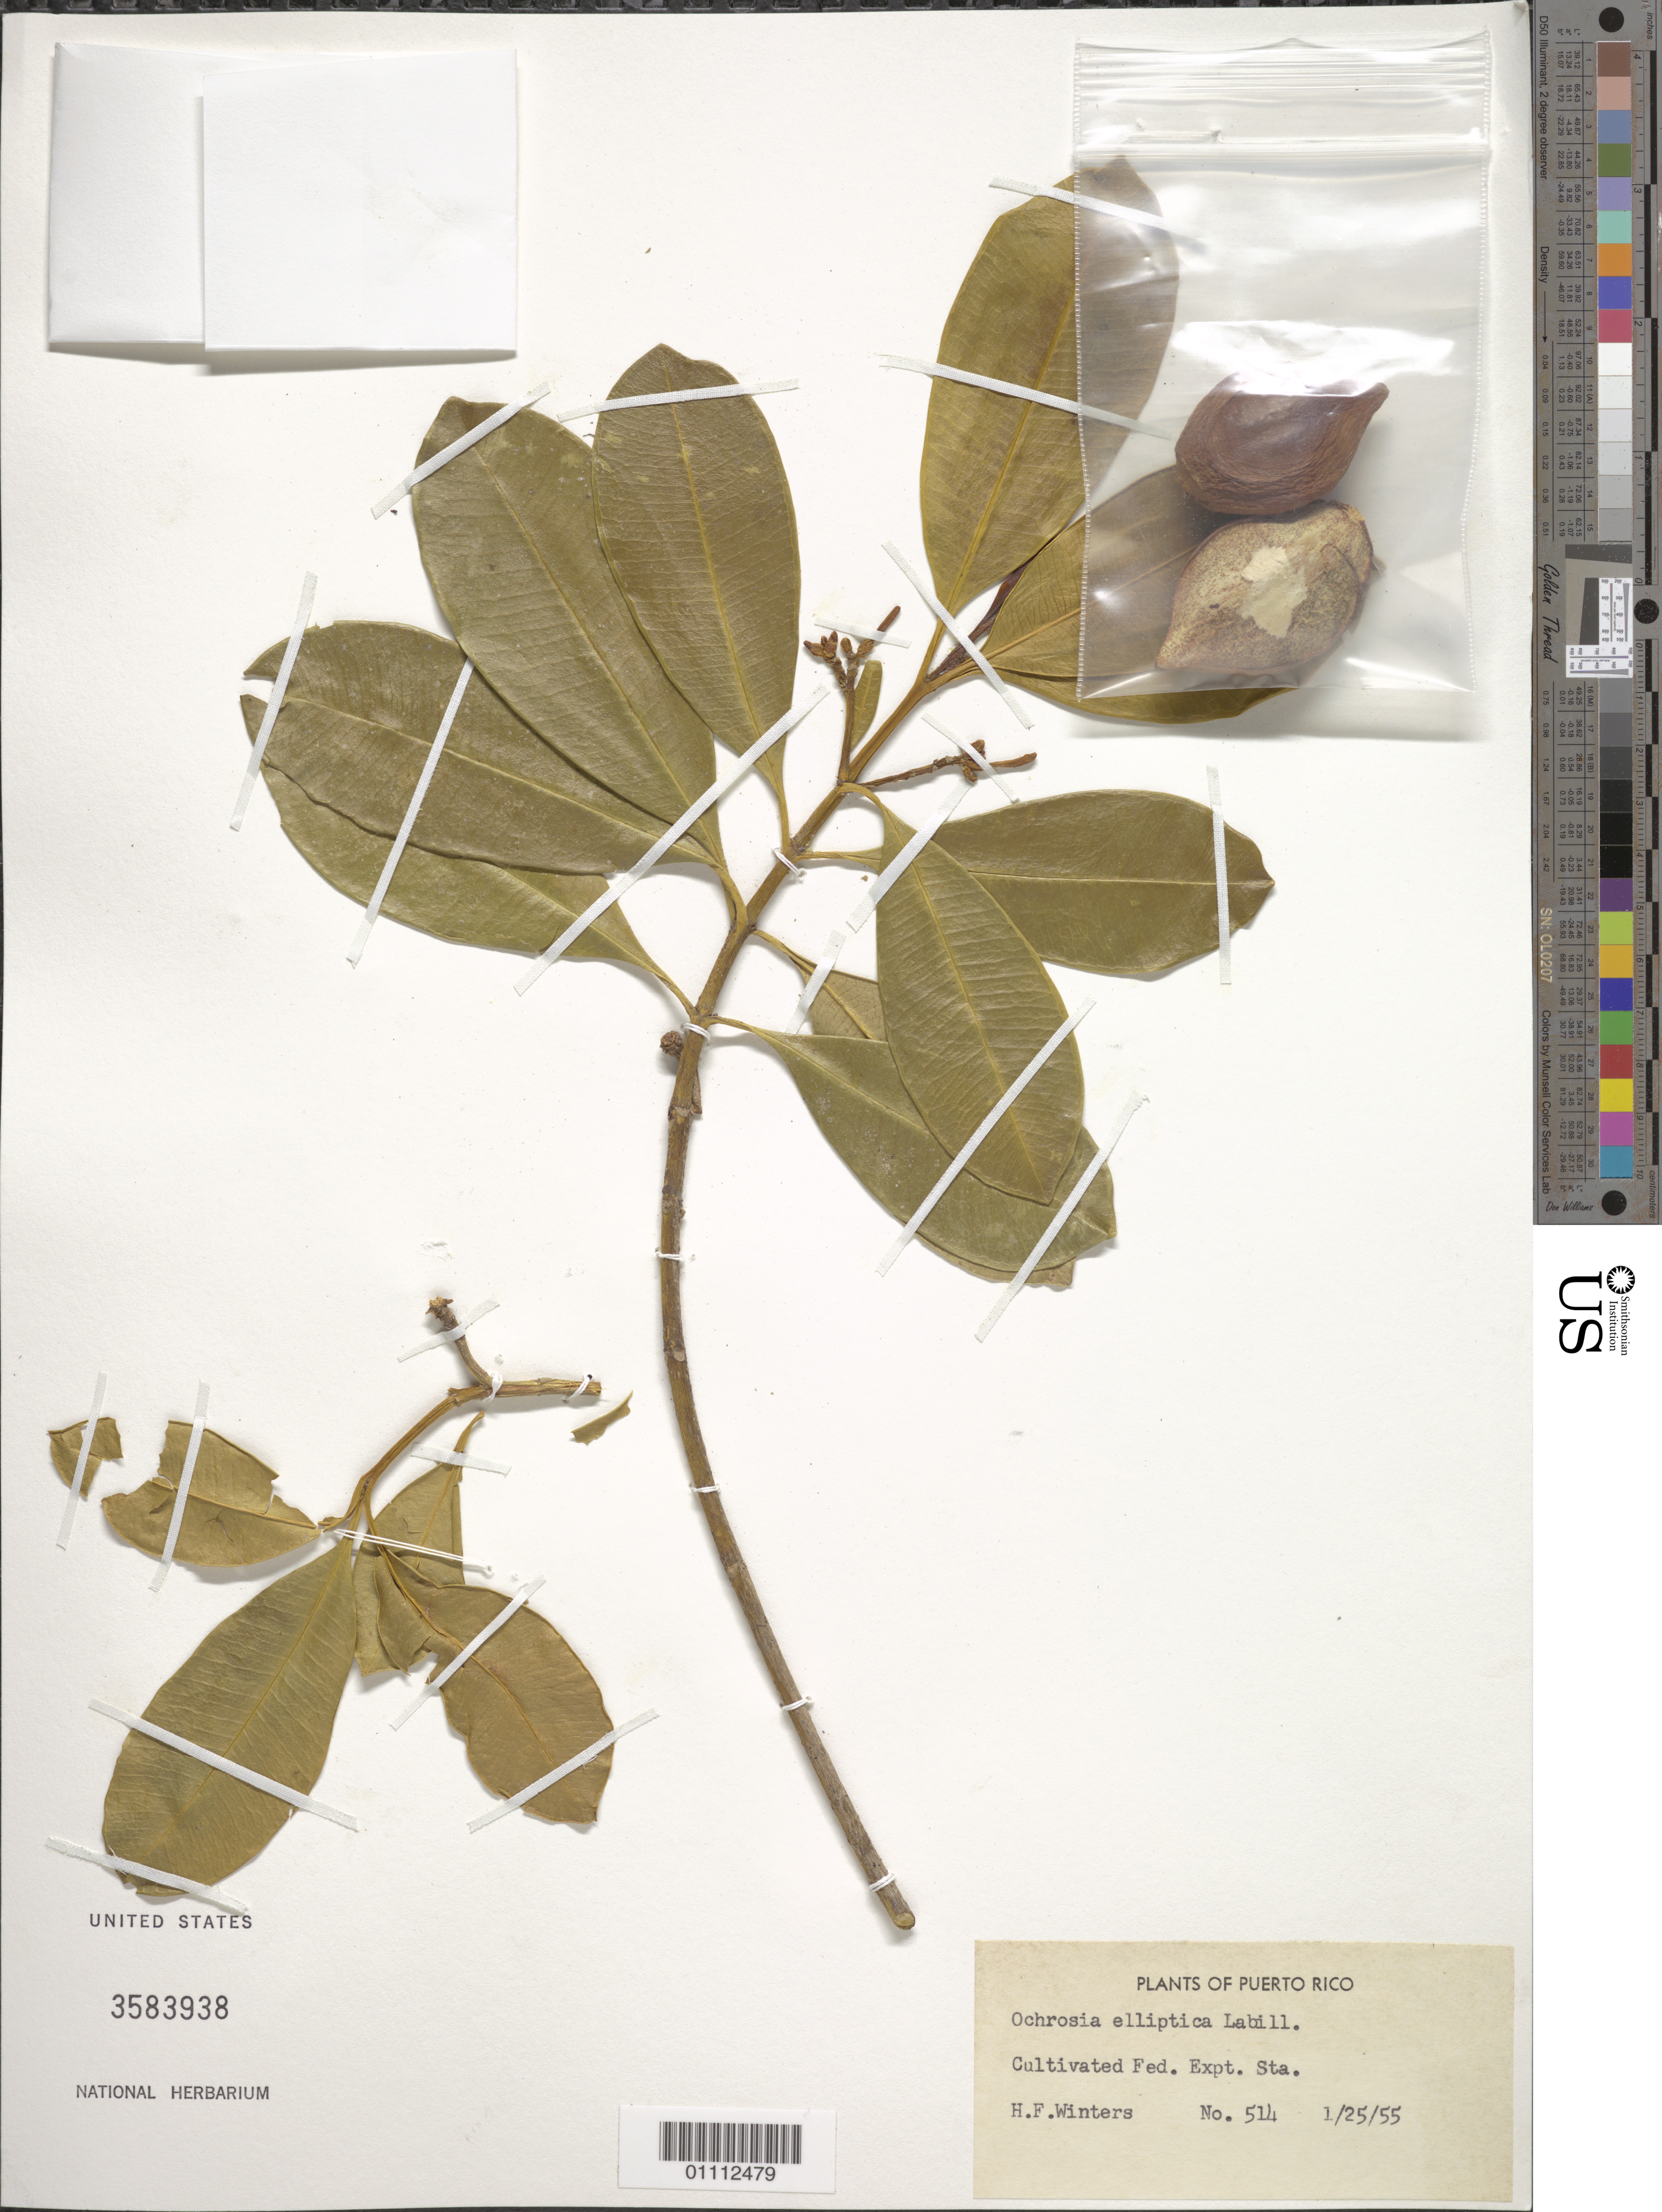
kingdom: Plantae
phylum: Tracheophyta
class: Magnoliopsida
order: Gentianales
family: Apocynaceae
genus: Ochrosia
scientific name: Ochrosia elliptica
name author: Labill.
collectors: H. Winters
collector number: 514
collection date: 1955-01-25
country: Puerto Rico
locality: Fed. Exp. Station, Mayaguez.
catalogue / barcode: US 3583938